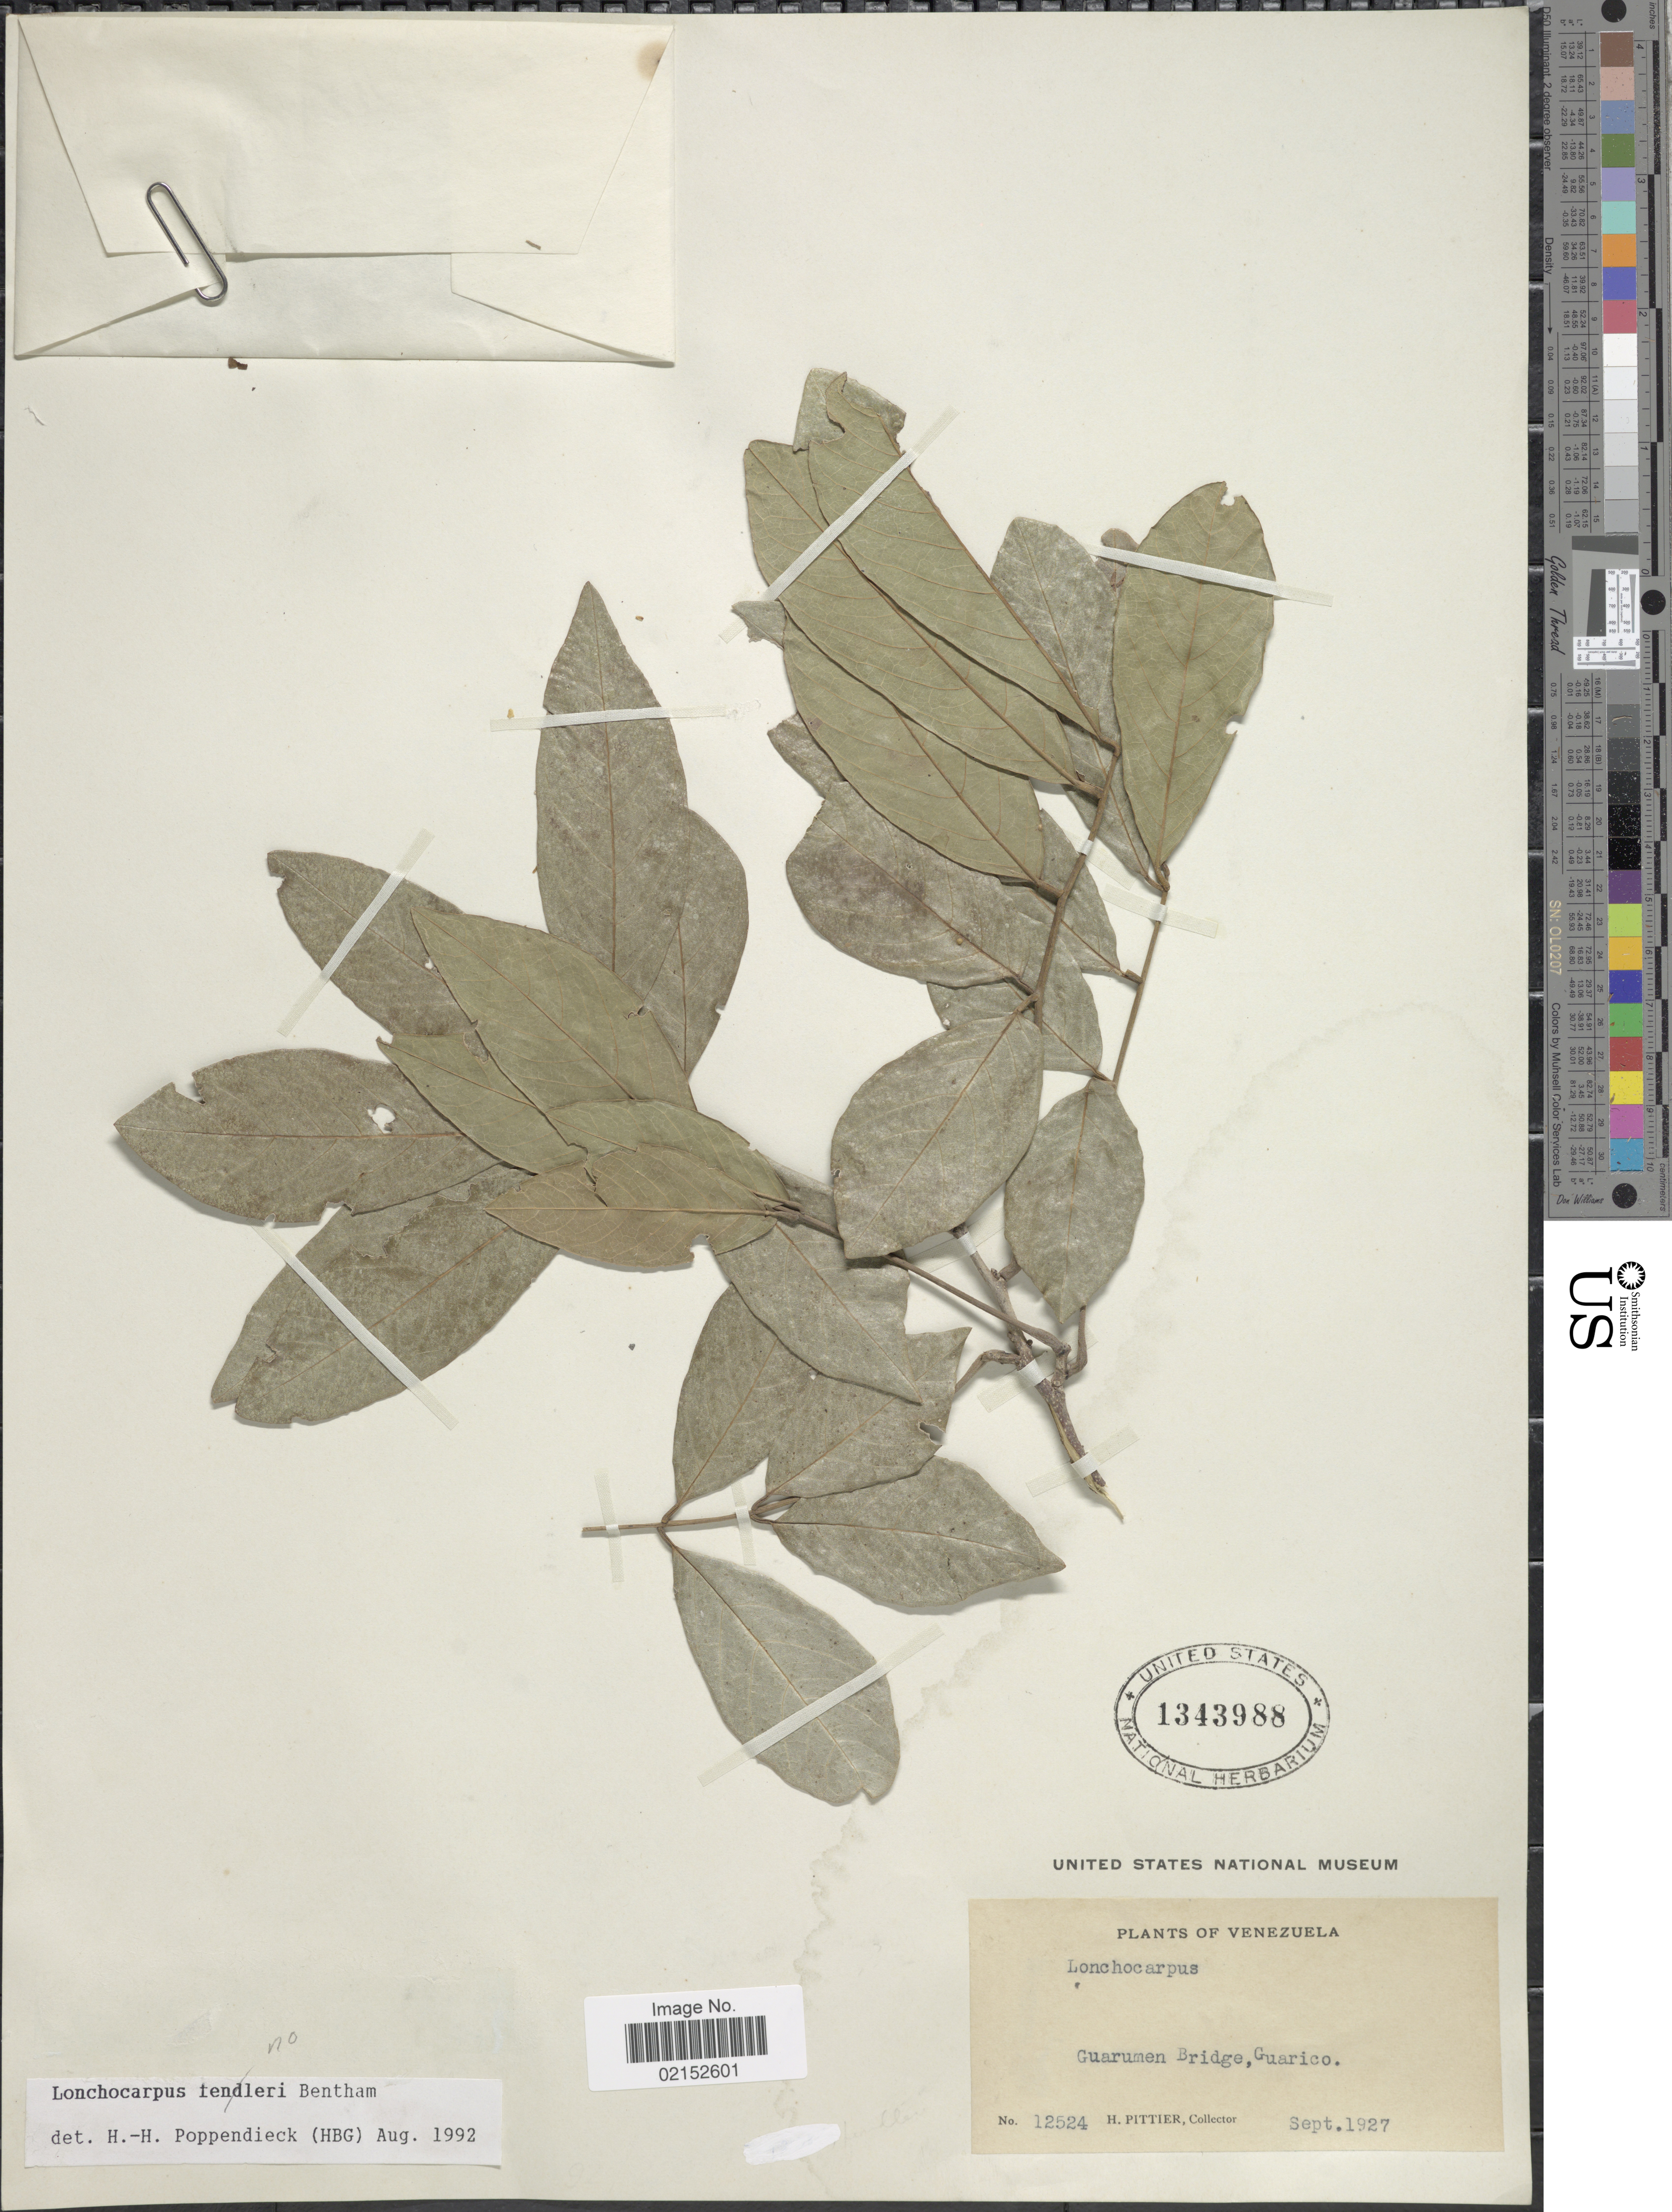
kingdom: Plantae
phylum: Tracheophyta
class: Magnoliopsida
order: Fabales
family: Fabaceae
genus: Muellera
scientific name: Muellera sp.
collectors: H. F. Pittier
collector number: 12524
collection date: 1927-09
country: Venezuela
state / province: Guárico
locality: Guarumen Bridge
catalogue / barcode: US 1343988